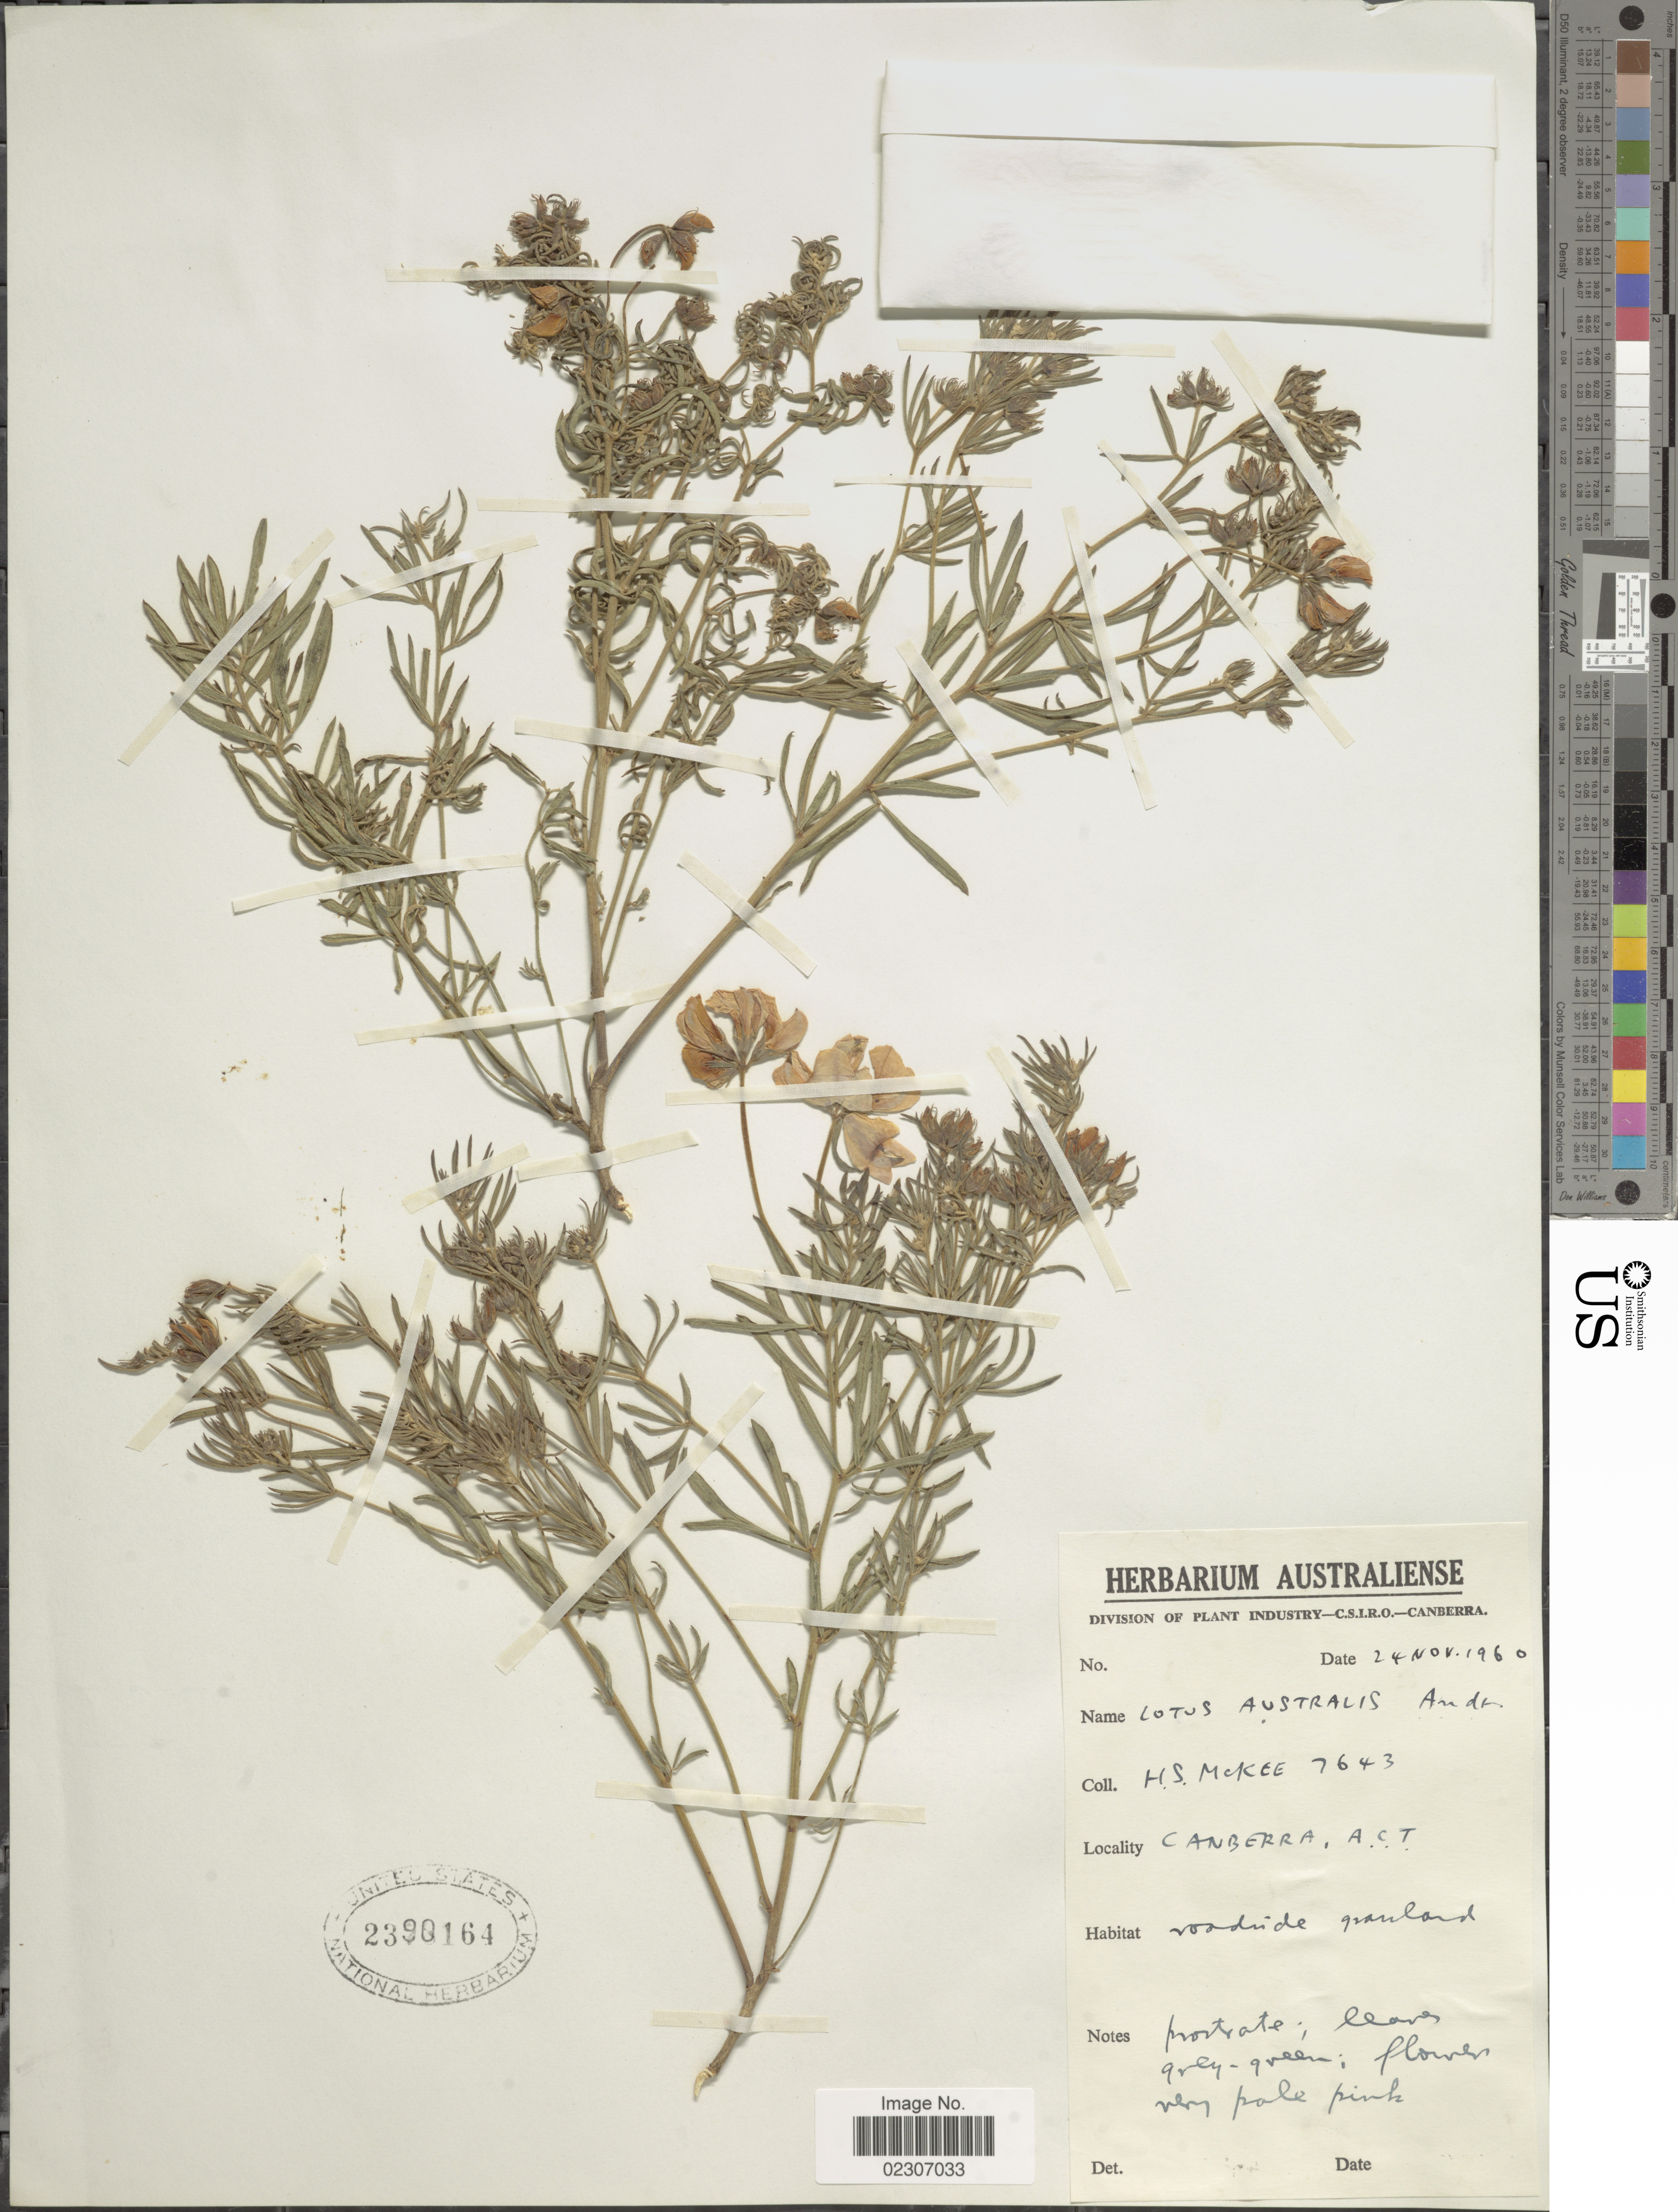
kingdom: Plantae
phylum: Tracheophyta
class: Magnoliopsida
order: Fabales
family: Fabaceae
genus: Lotus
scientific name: Lotus australis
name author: Andrews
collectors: H. S. McKee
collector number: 7643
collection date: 1960-11-24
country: Australia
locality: Canberra, A.C.T.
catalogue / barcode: US 2390164